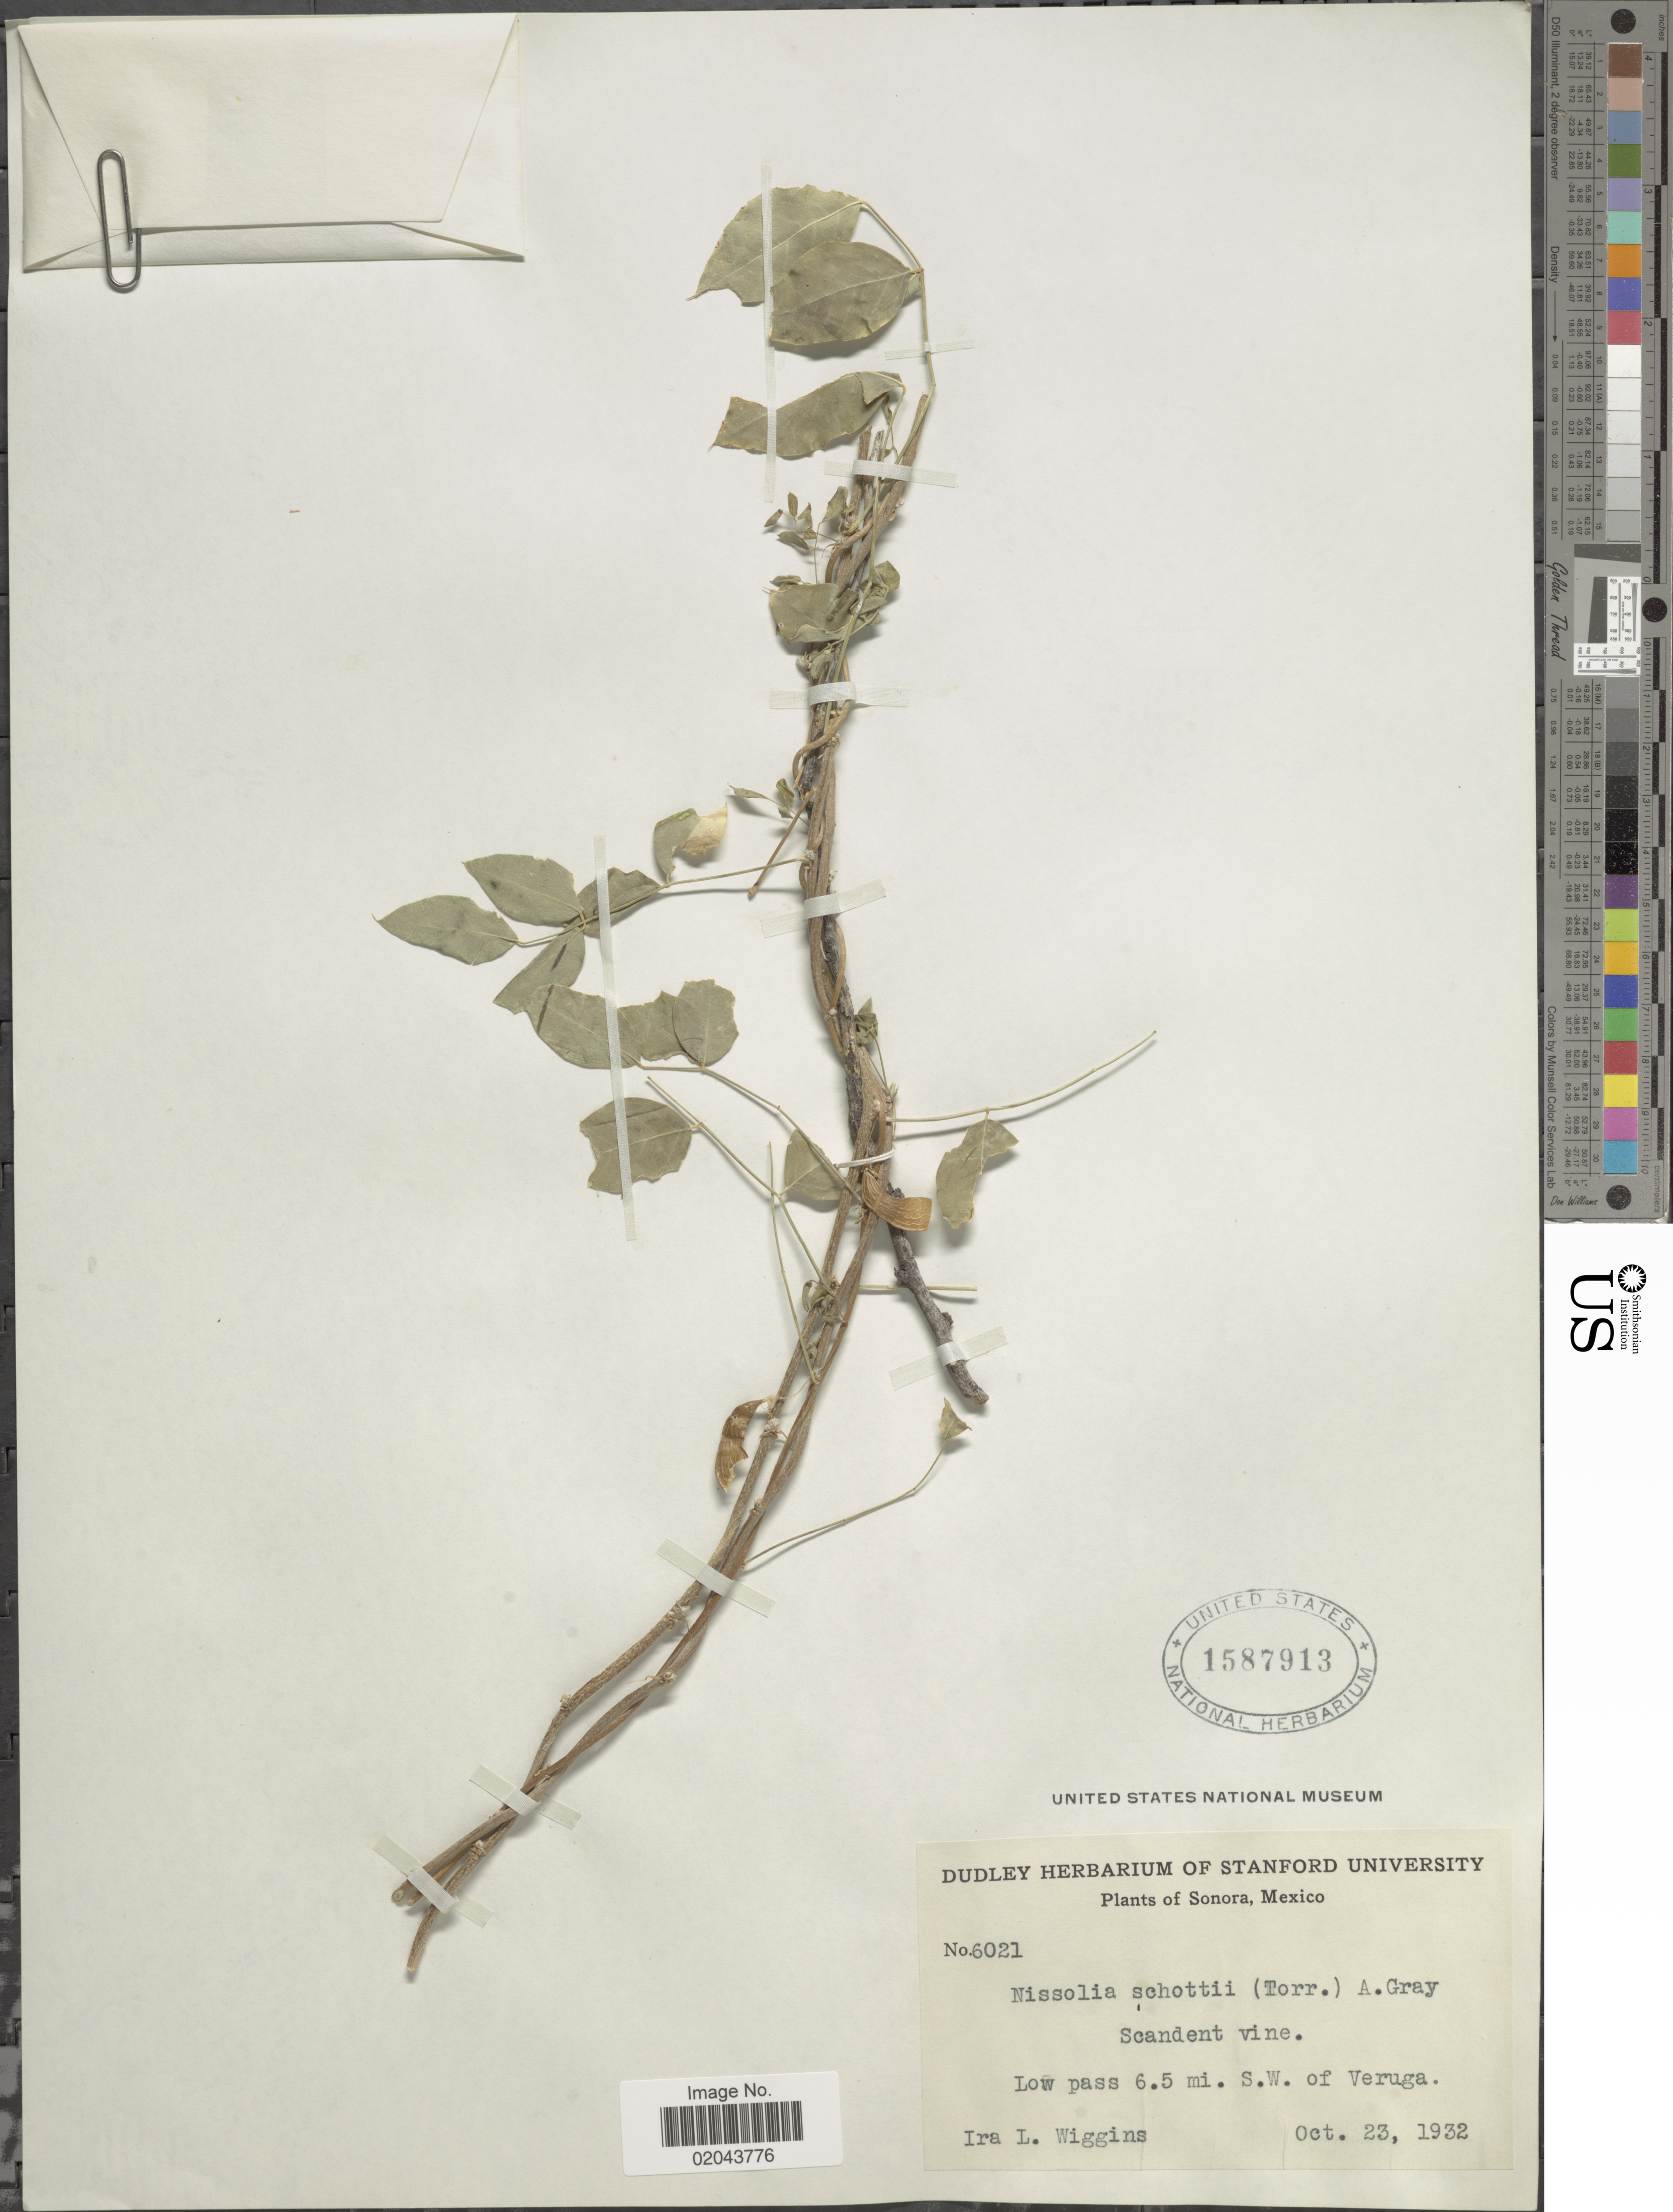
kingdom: Plantae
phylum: Tracheophyta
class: Magnoliopsida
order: Fabales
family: Fabaceae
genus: Nissolia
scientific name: Nissolia schottii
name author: A. Gray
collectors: I. L. Wiggins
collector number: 6021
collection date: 1932-10-23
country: Mexico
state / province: Sonora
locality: Scandent vine, Low pass 6.5 mi. S.W. of Veruga.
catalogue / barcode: US 1587913